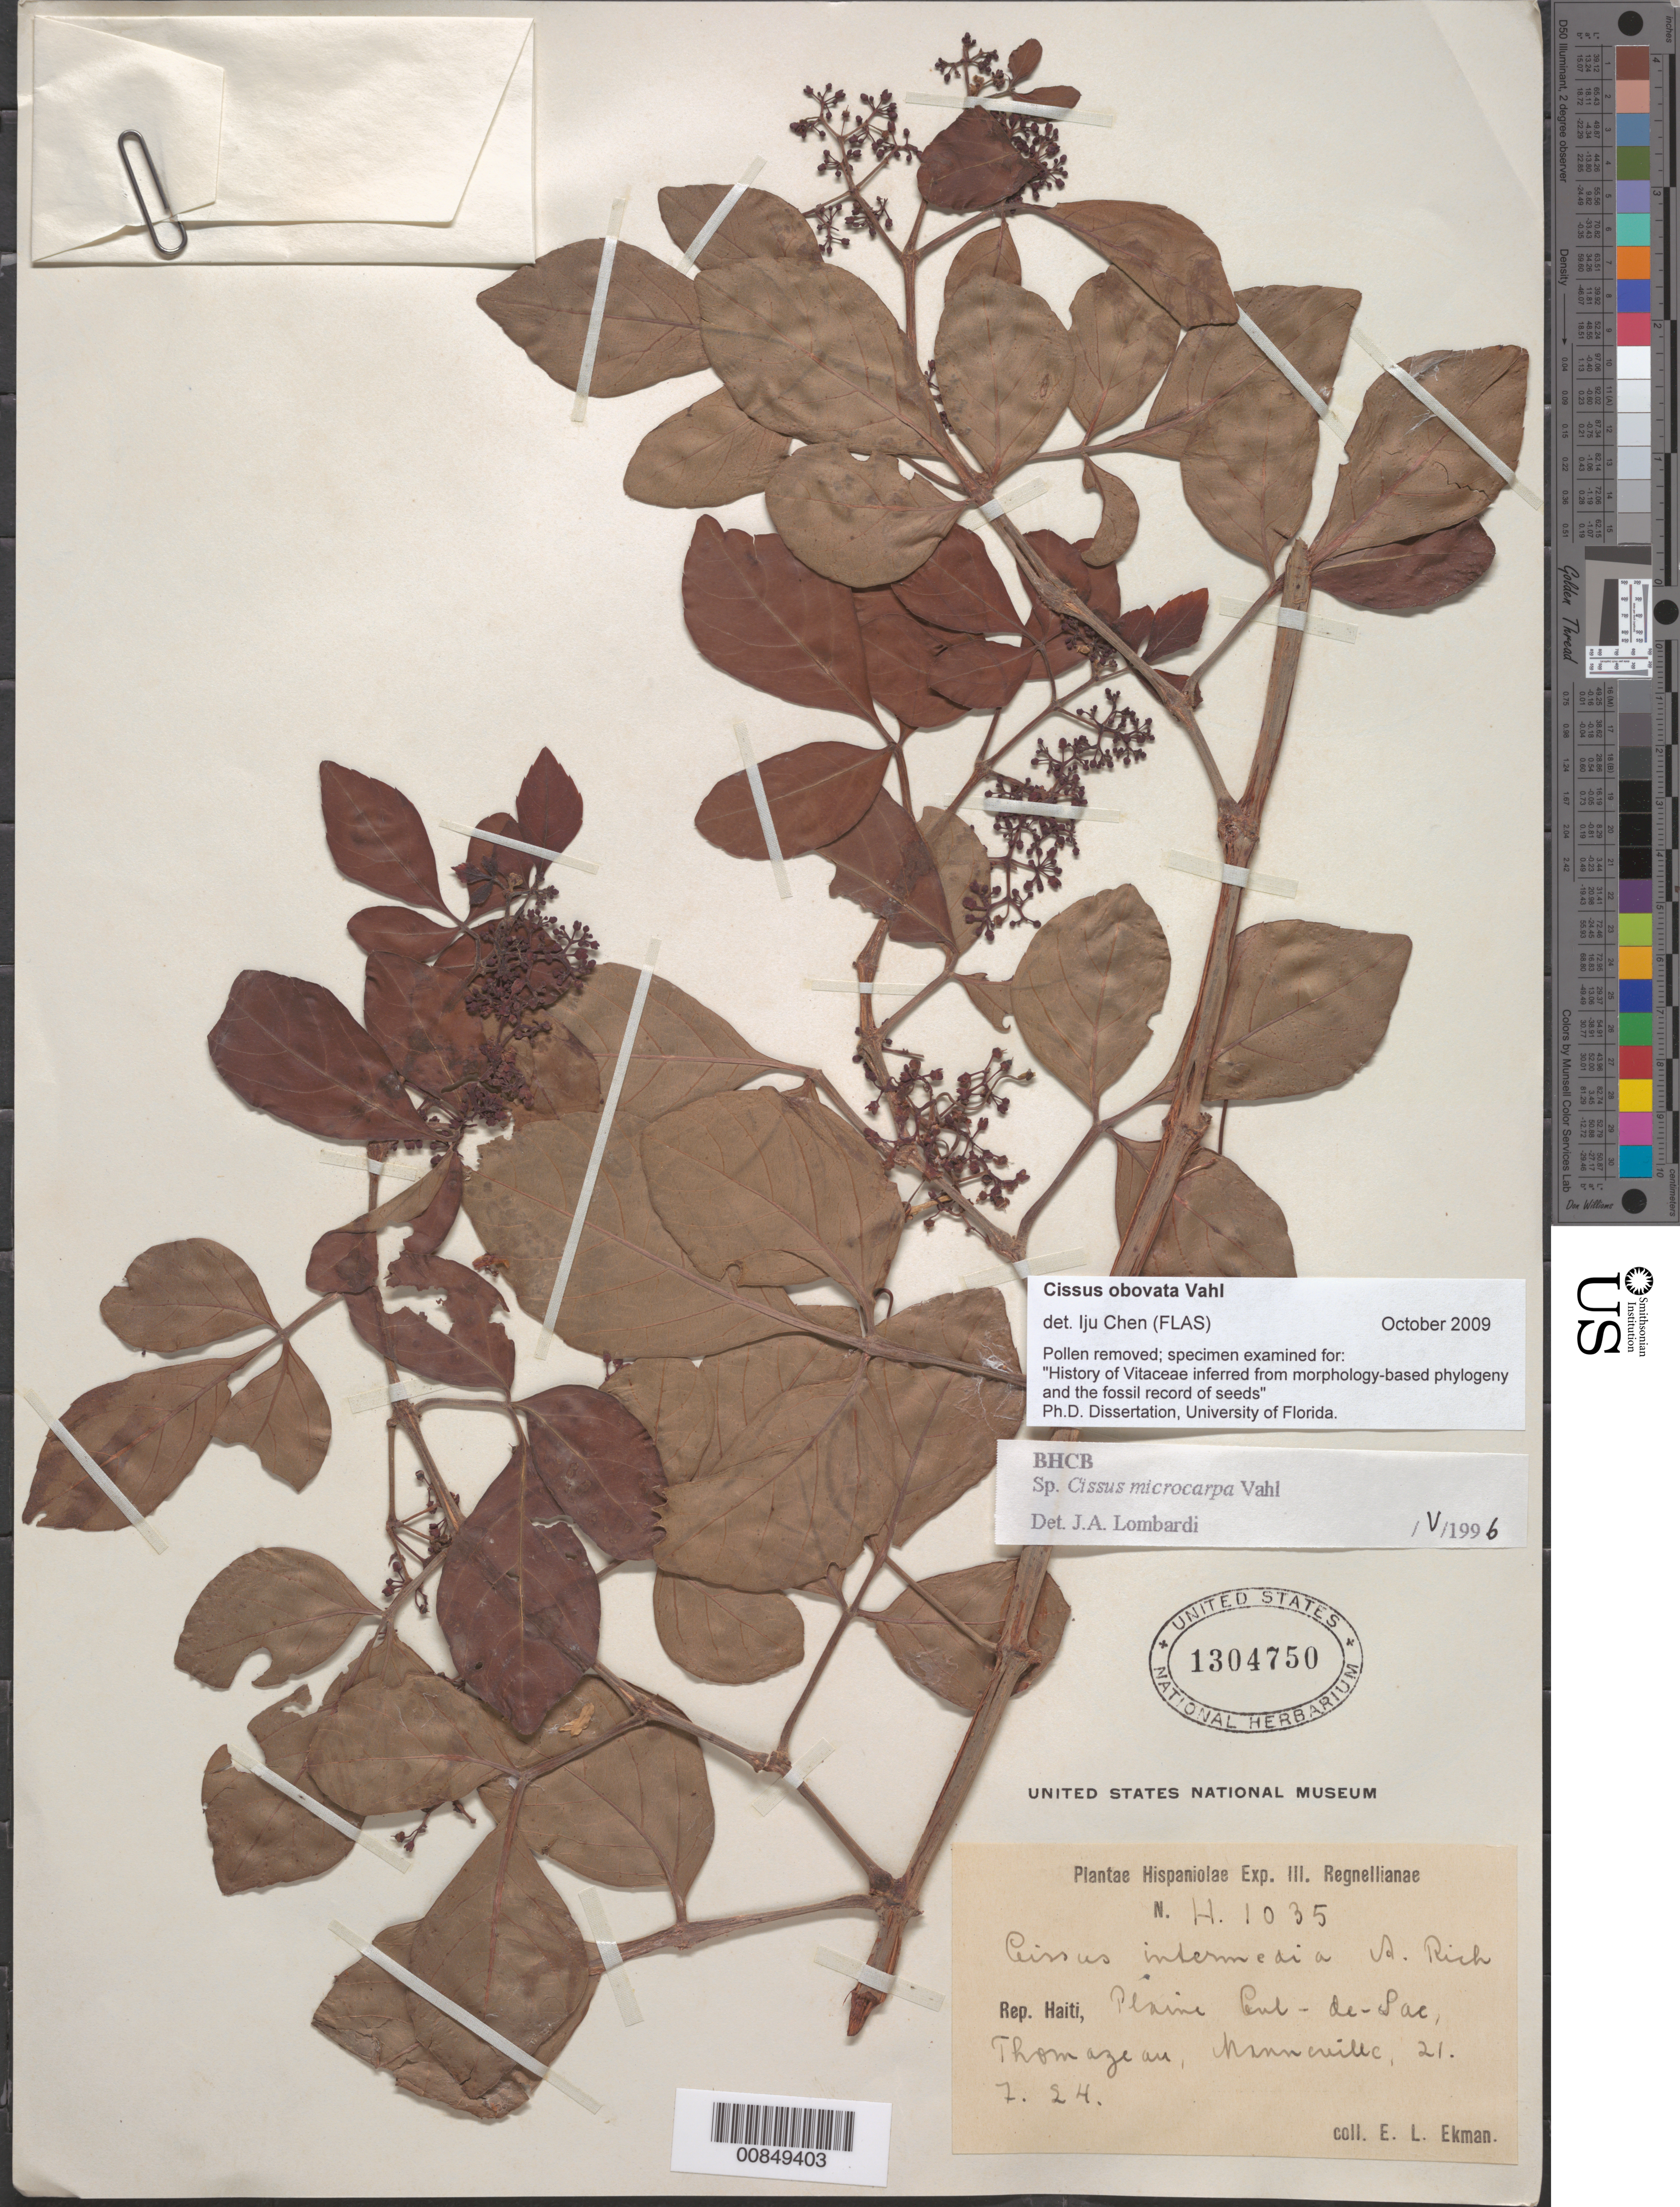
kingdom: Plantae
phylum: Tracheophyta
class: Magnoliopsida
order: Vitales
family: Vitaceae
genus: Cissus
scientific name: Cissus obovata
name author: Vahl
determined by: Chen, Iju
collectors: E. L. Ekman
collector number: H1035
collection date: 1924-07-21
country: Haiti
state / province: Ouest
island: Hispaniola Island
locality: Plaine du Cul-de-Sac, Thomazeau. Nannaville (?).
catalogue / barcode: US 1304750